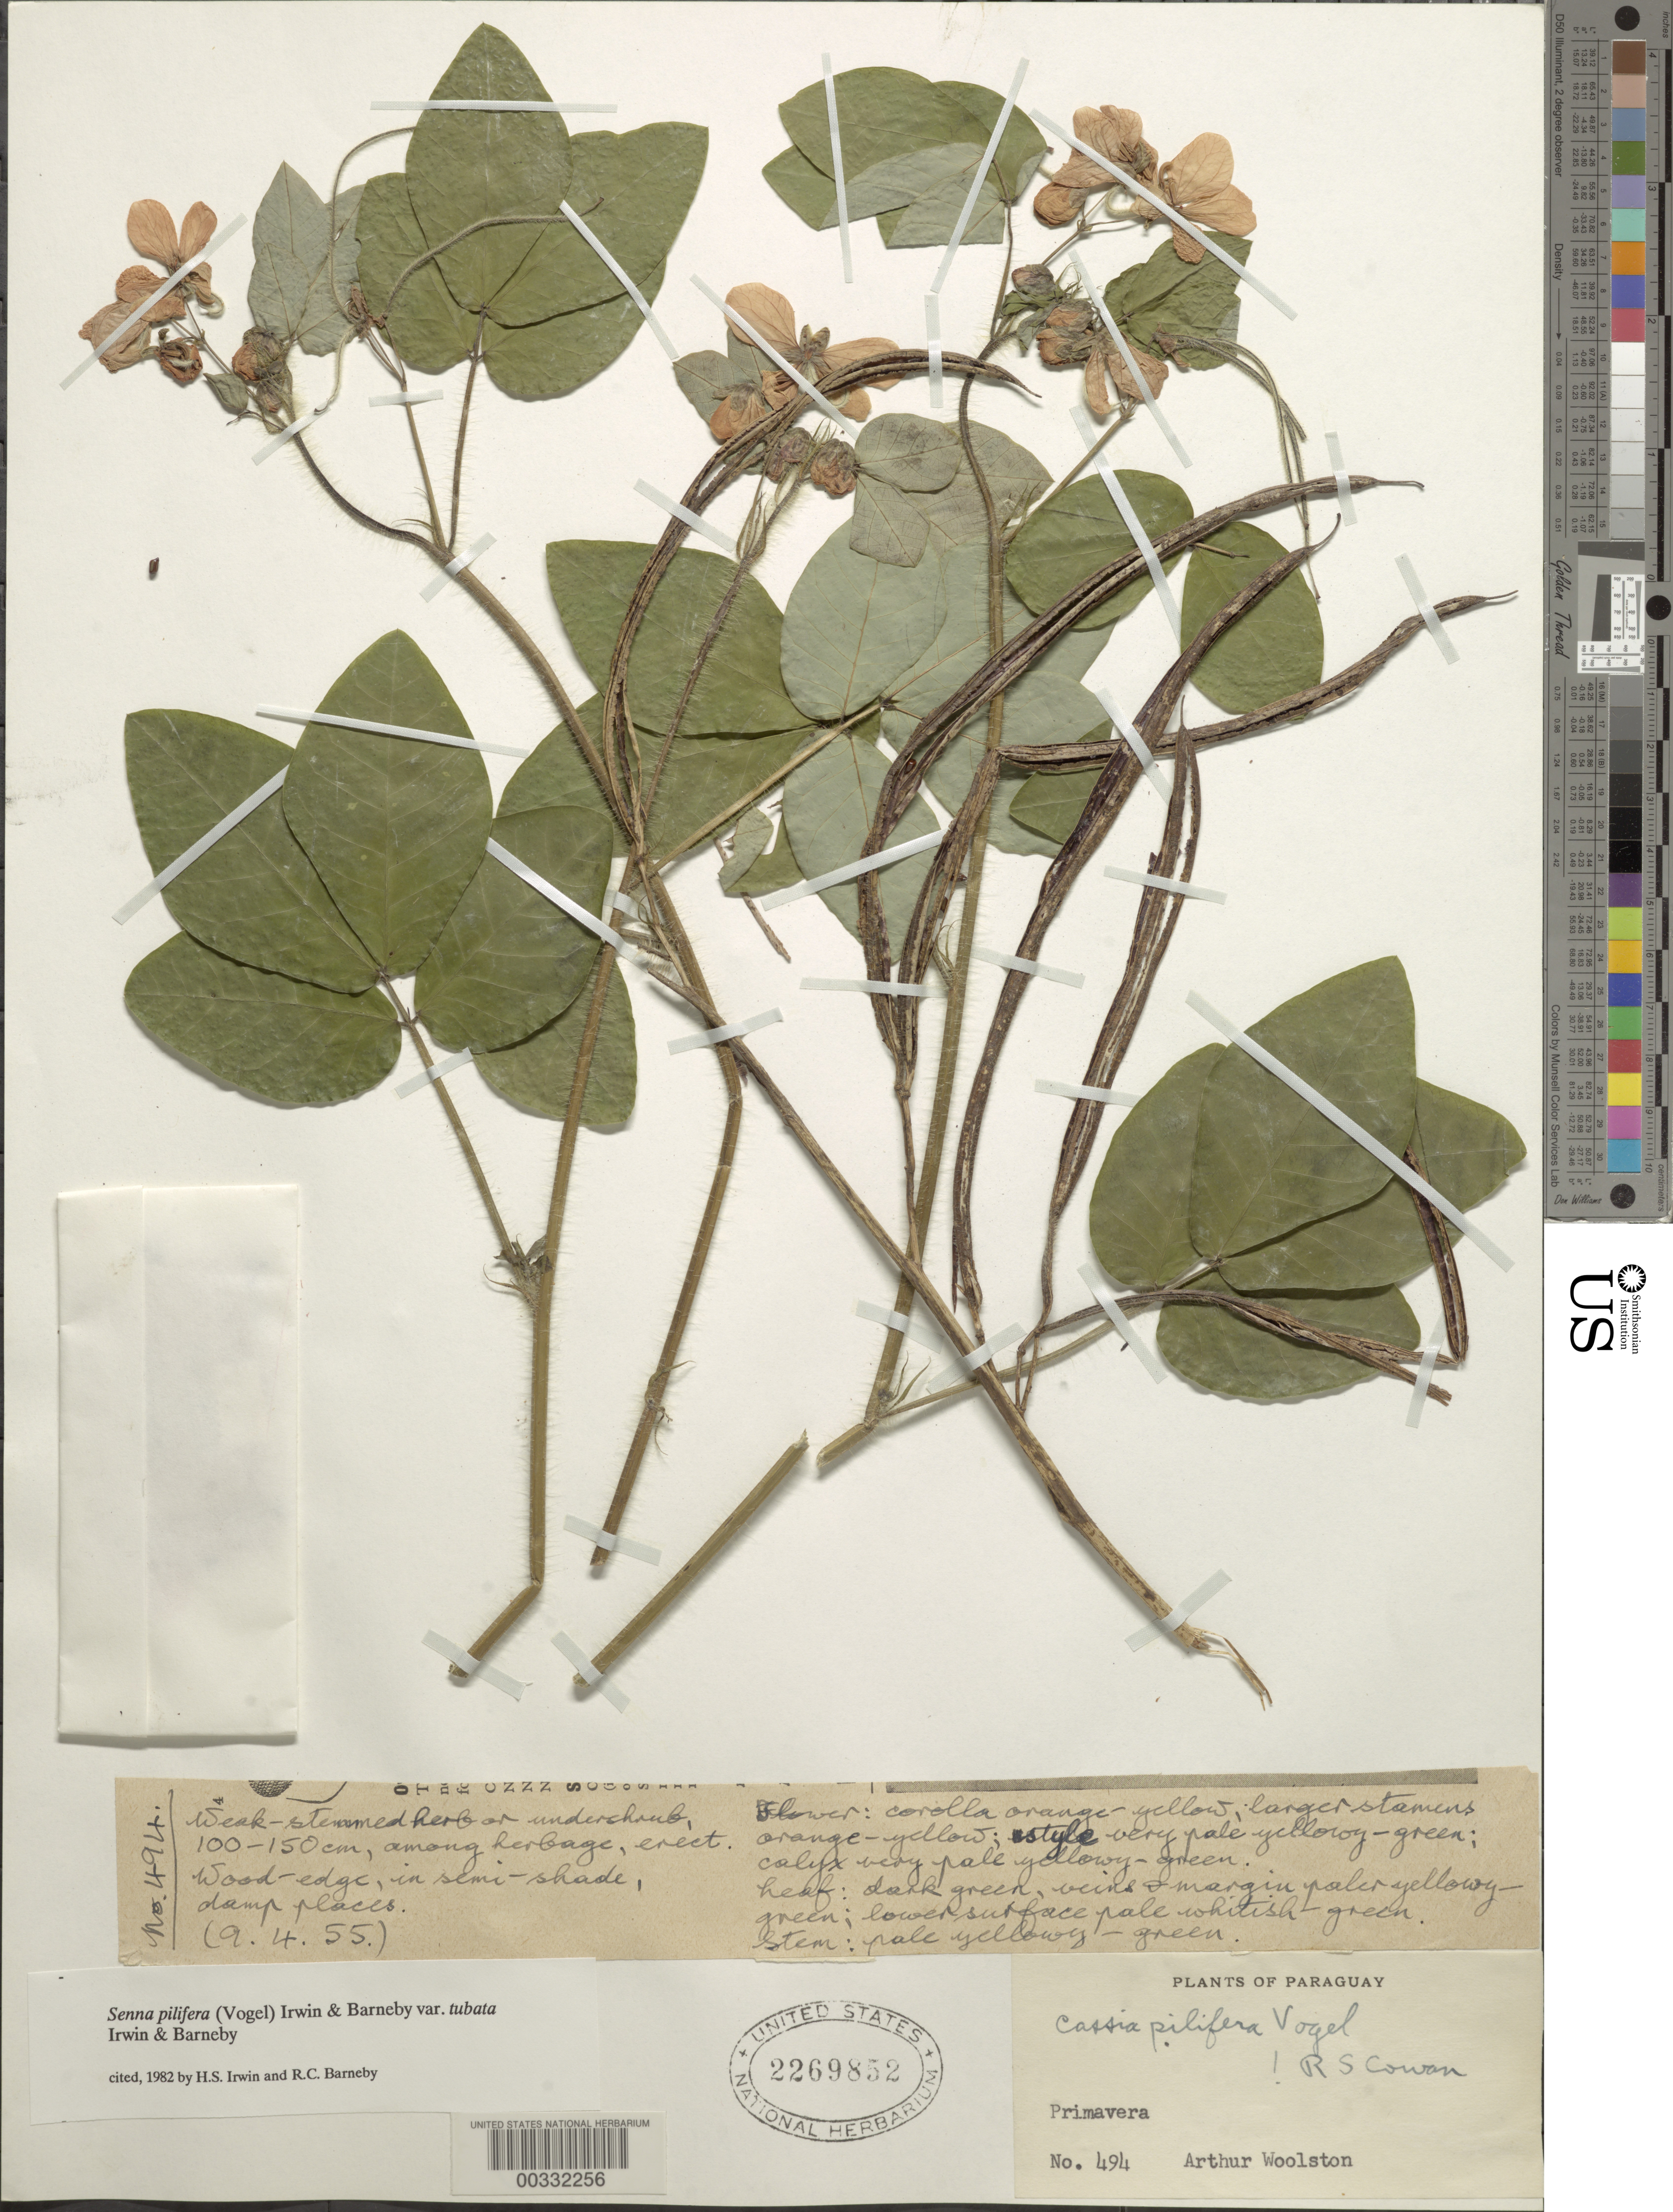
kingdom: Plantae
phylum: Tracheophyta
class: Magnoliopsida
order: Fabales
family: Fabaceae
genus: Senna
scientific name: Senna pilifera var. tubata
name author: H.S. Irwin & Barneby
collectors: A. Woolston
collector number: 494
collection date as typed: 09 Apr 1955 or 04 Sep 1955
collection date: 1955-04-09 or 1955-09-04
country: Paraguay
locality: Primavera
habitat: Wood-edge, in semi-shade, damp places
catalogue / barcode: US 2269852